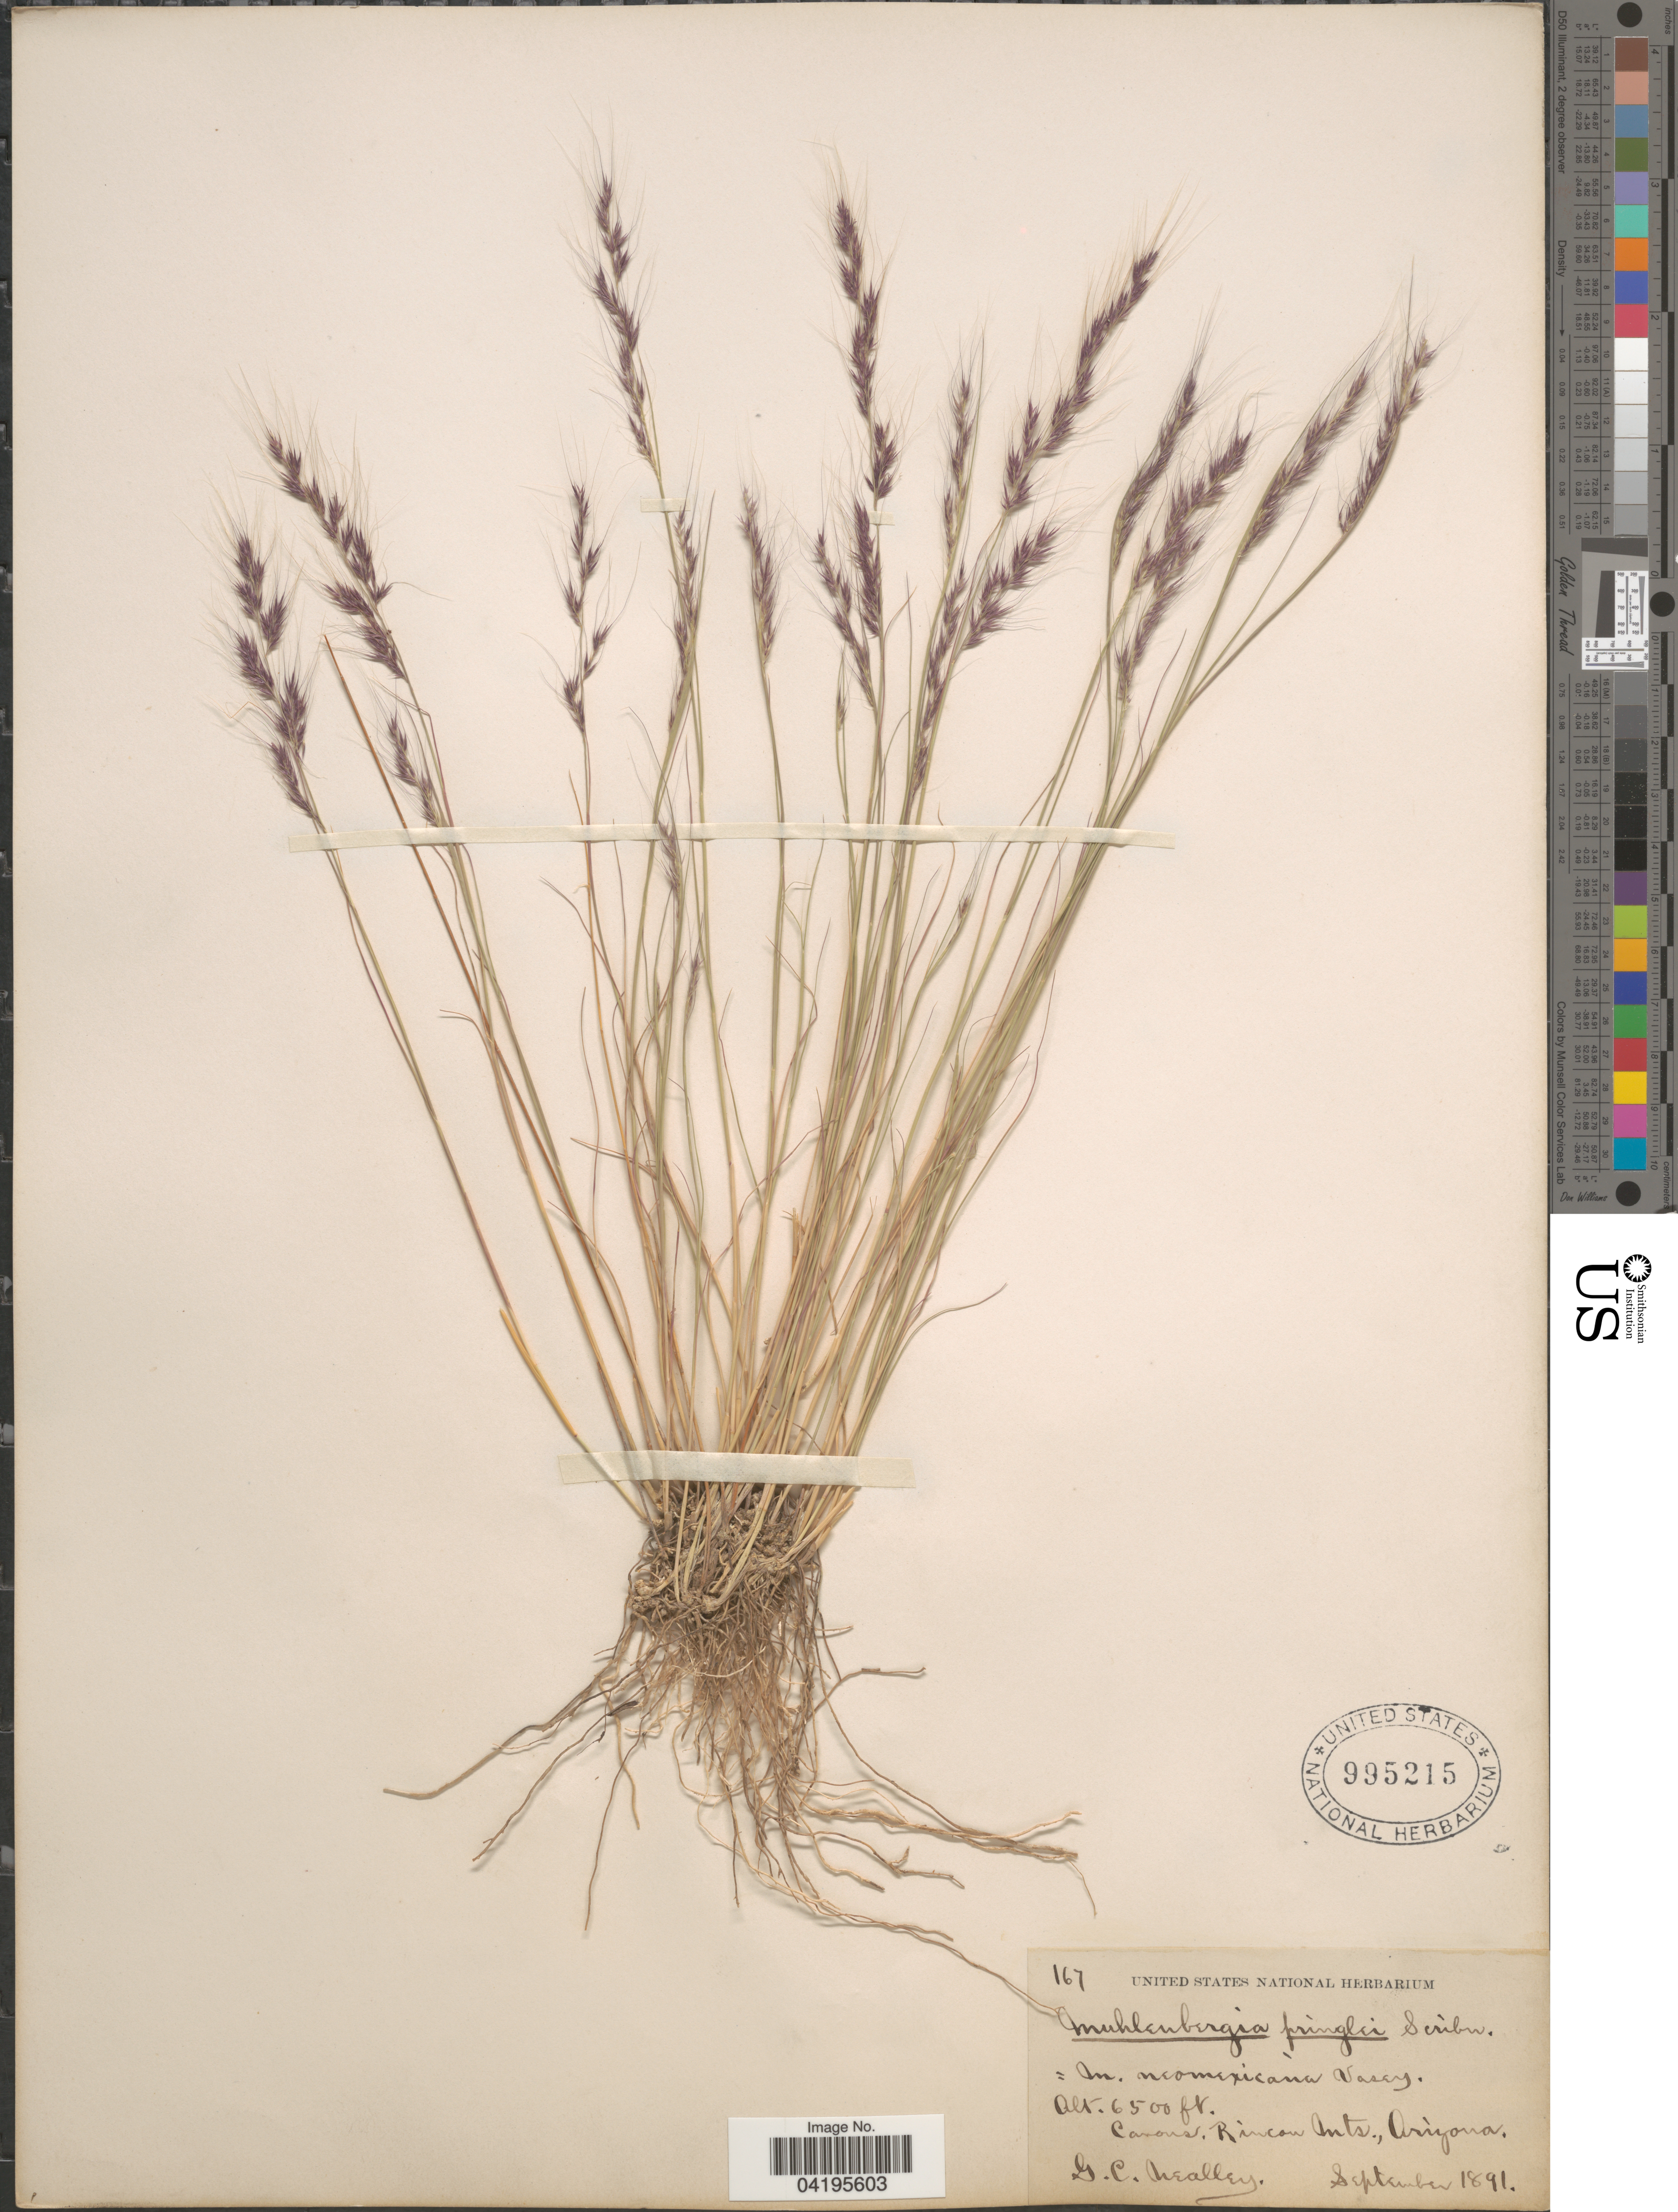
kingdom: Plantae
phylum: Tracheophyta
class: Liliopsida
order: Poales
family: Poaceae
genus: Muhlenbergia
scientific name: Muhlenbergia pauciflora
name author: Buckley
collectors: G. C. Nealley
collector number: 167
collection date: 1891-09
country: United States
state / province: Arizona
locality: Canons. Rincon Mts.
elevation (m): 1981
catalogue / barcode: US 995215